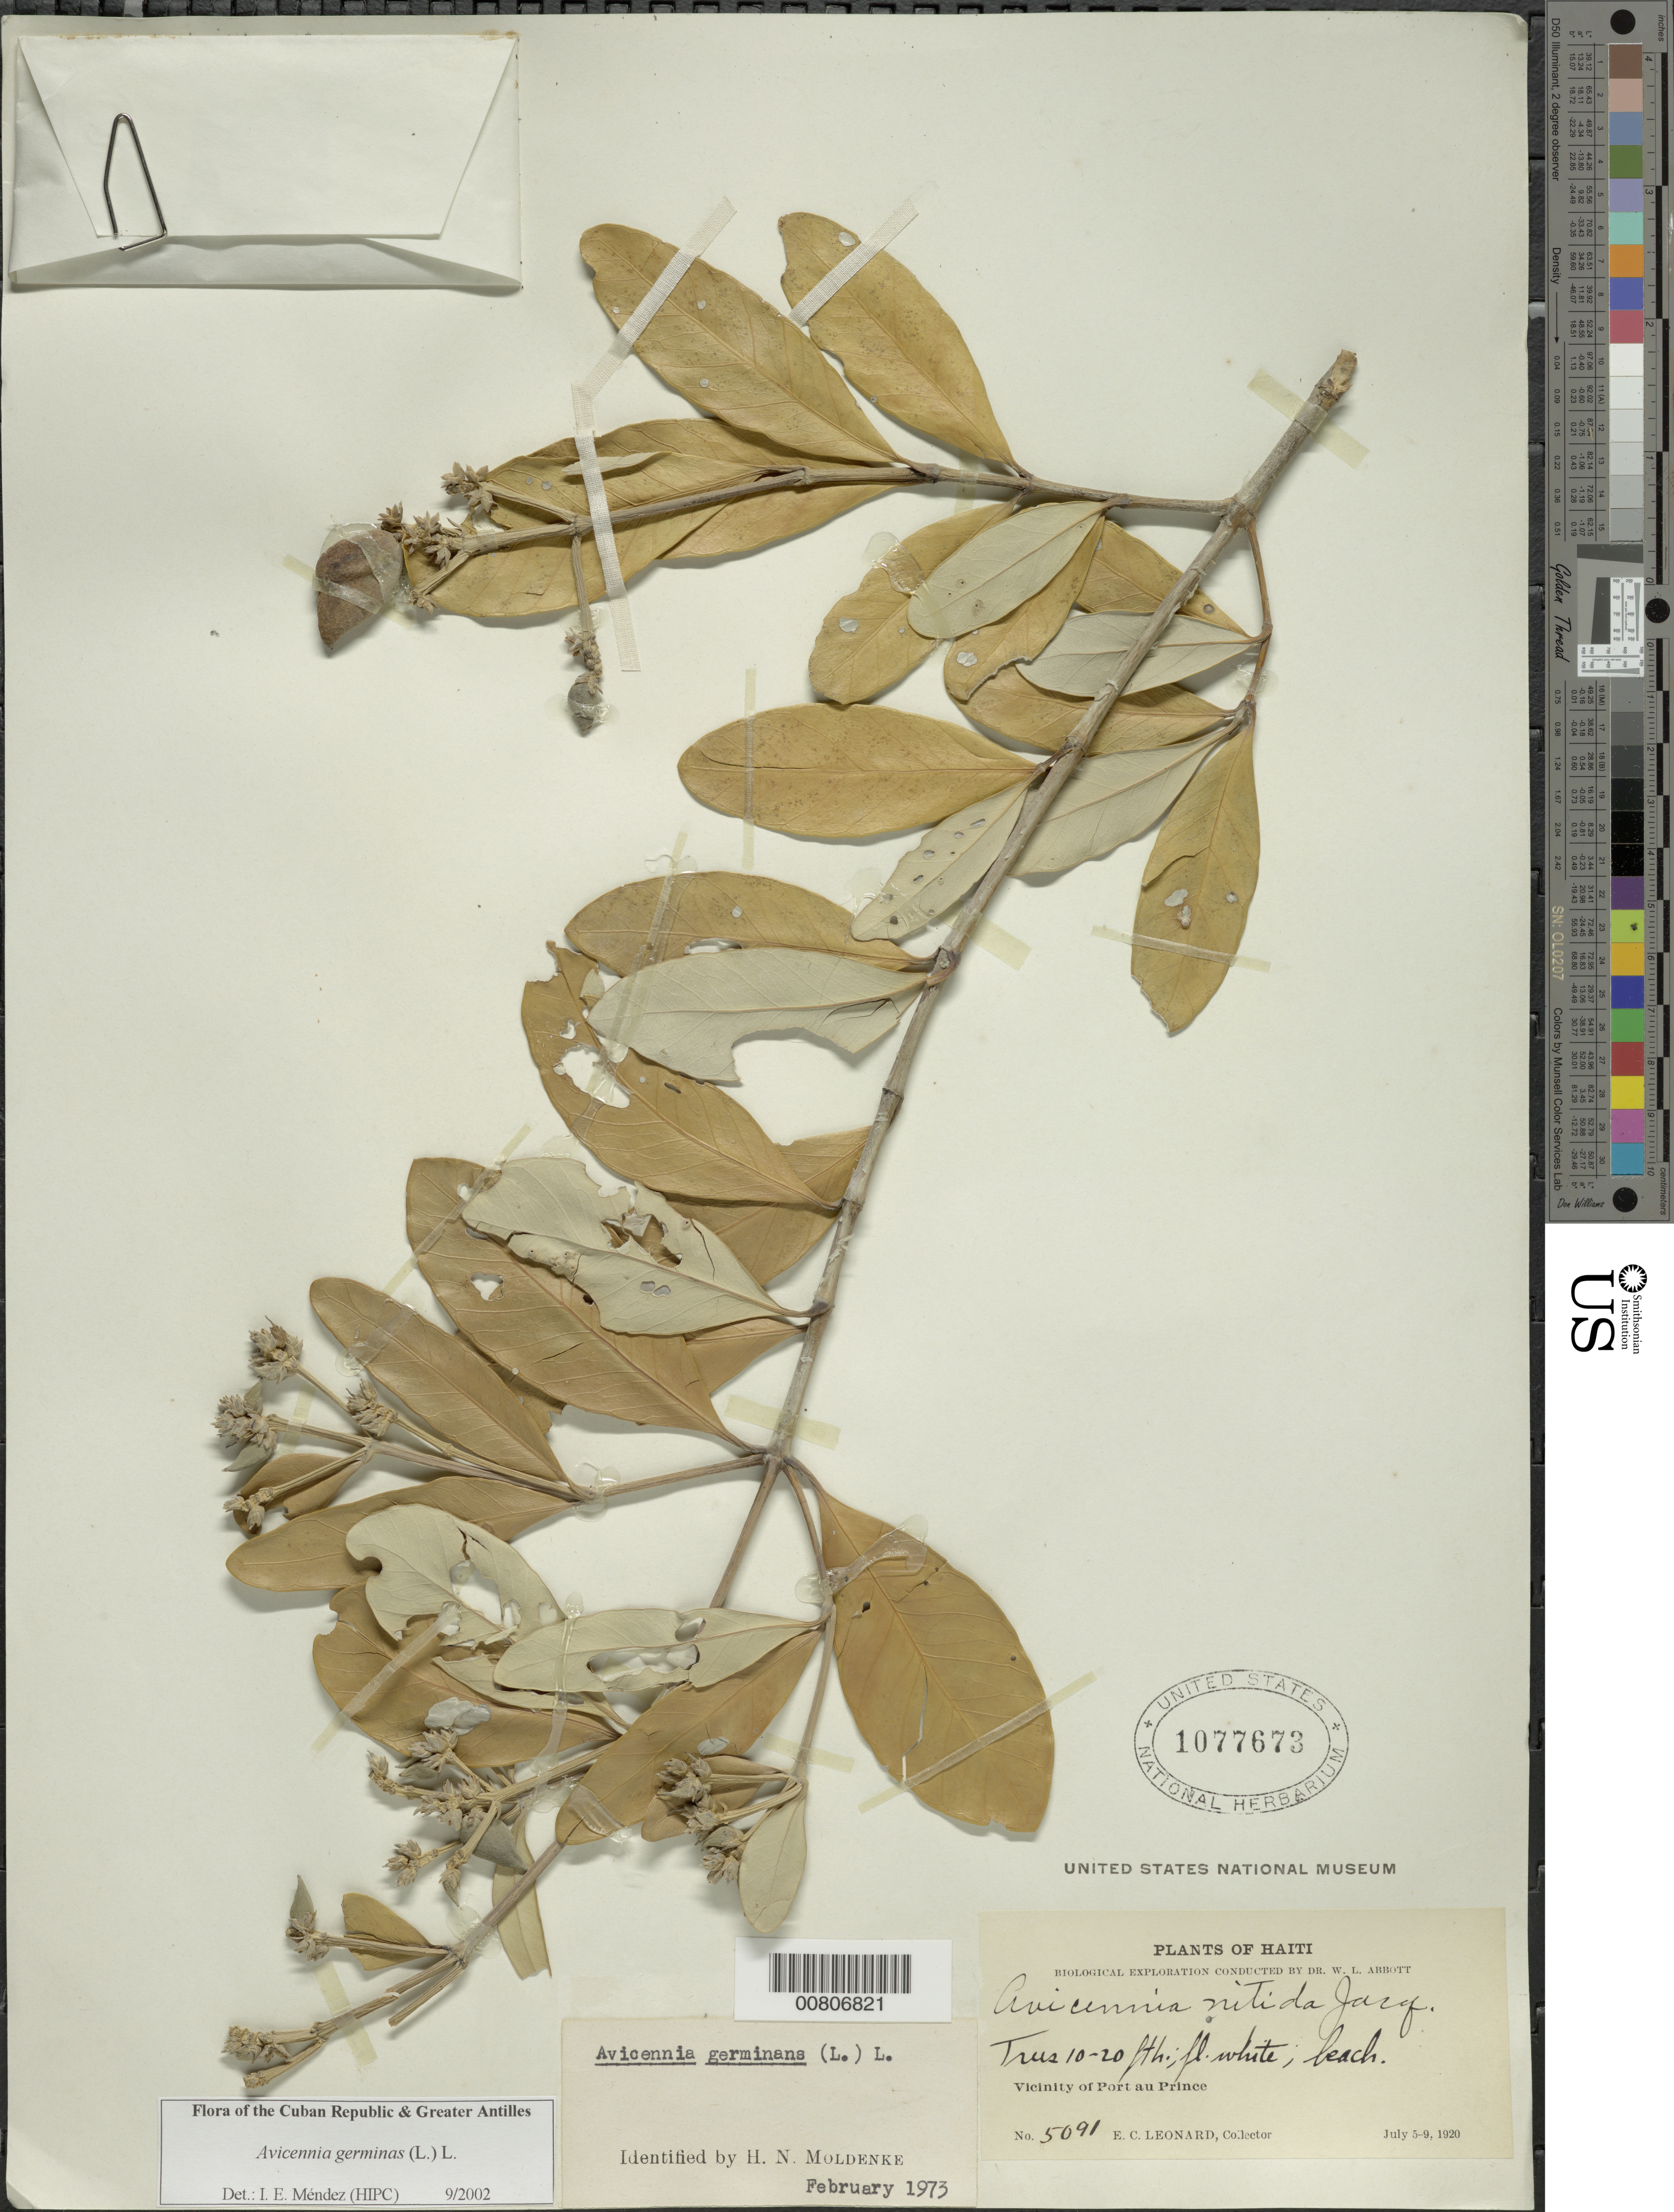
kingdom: Plantae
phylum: Tracheophyta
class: Magnoliopsida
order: Lamiales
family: Acanthaceae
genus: Avicennia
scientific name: Avicennia germinans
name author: (L.) L.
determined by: Méndez, Isidro E., (HIPC)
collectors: E. C. Leonard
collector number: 5091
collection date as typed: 05 Jul 1920 to 09 Jul 1920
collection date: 1920-07-05/1920-07-09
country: Haiti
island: Hispaniola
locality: Port au Prince vicinity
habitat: Beach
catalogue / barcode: US 1077673